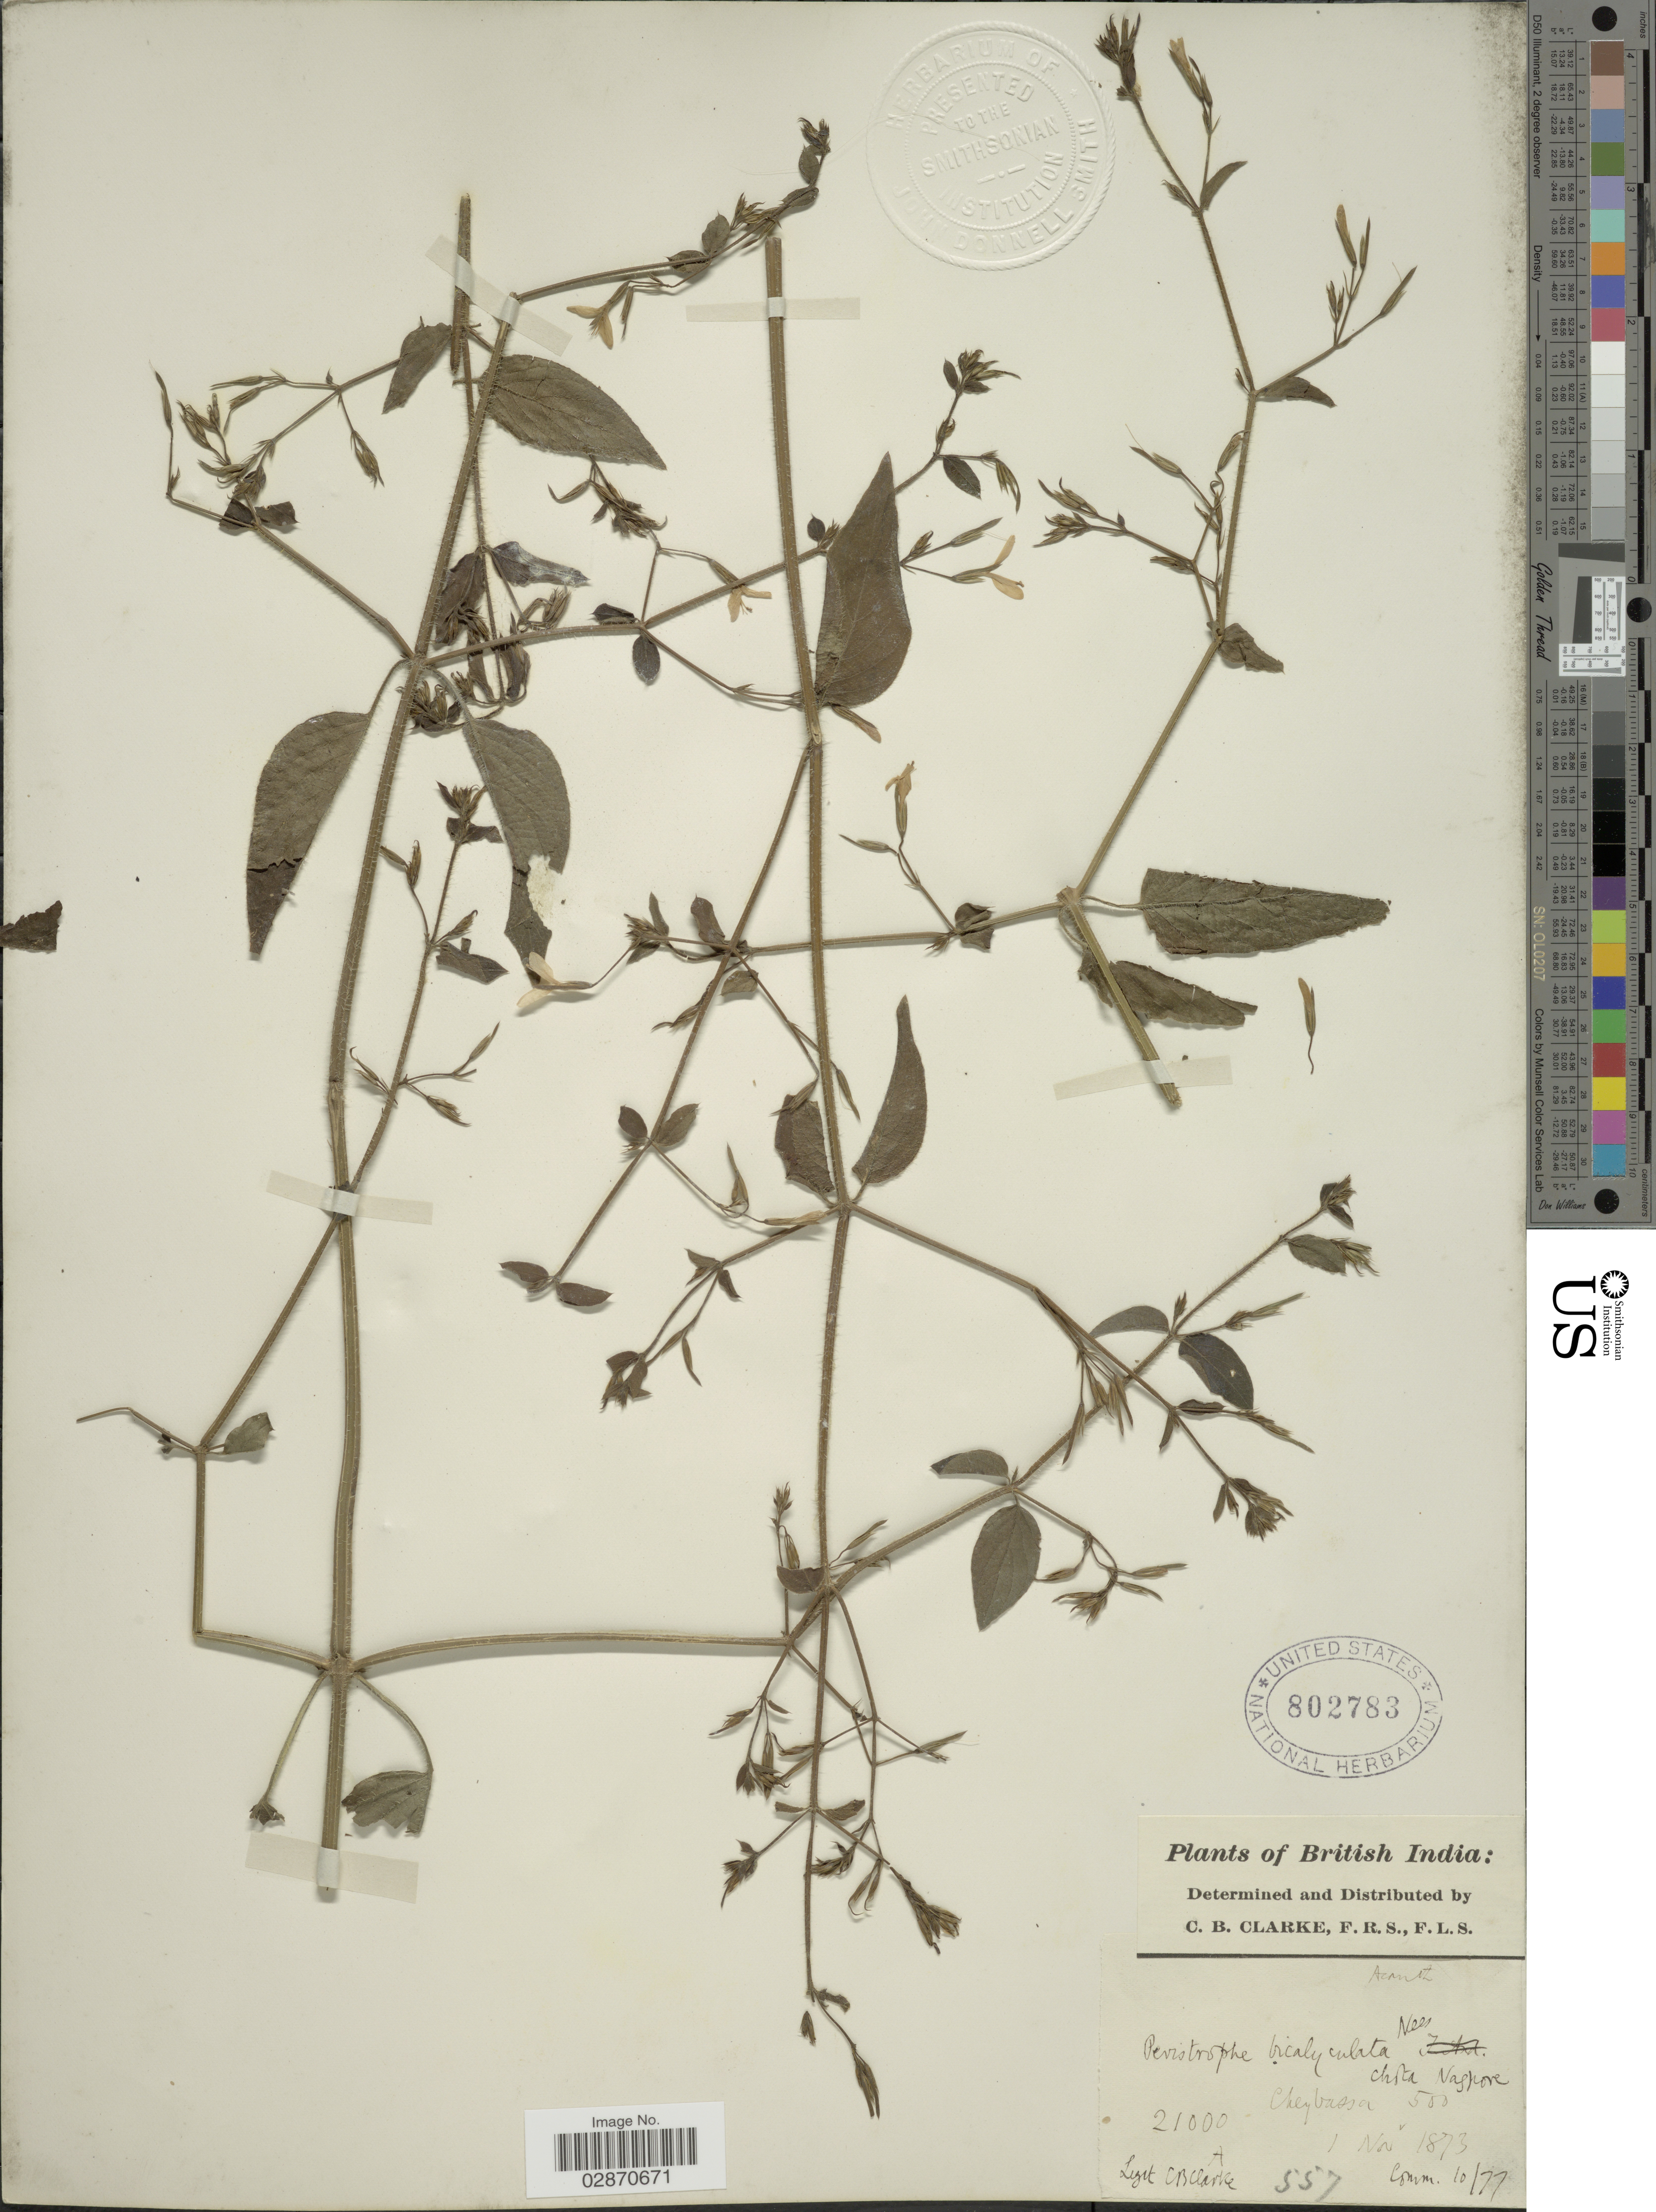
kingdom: Plantae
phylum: Tracheophyta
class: Magnoliopsida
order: Lamiales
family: Acanthaceae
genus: Peristrophe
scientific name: Peristrophe bicalyculata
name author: (Retz.) Nees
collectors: C. B. Clarke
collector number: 21000A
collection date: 1873-11-01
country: India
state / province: Jharkhand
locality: British India. Cheybassa.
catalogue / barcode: US 802783